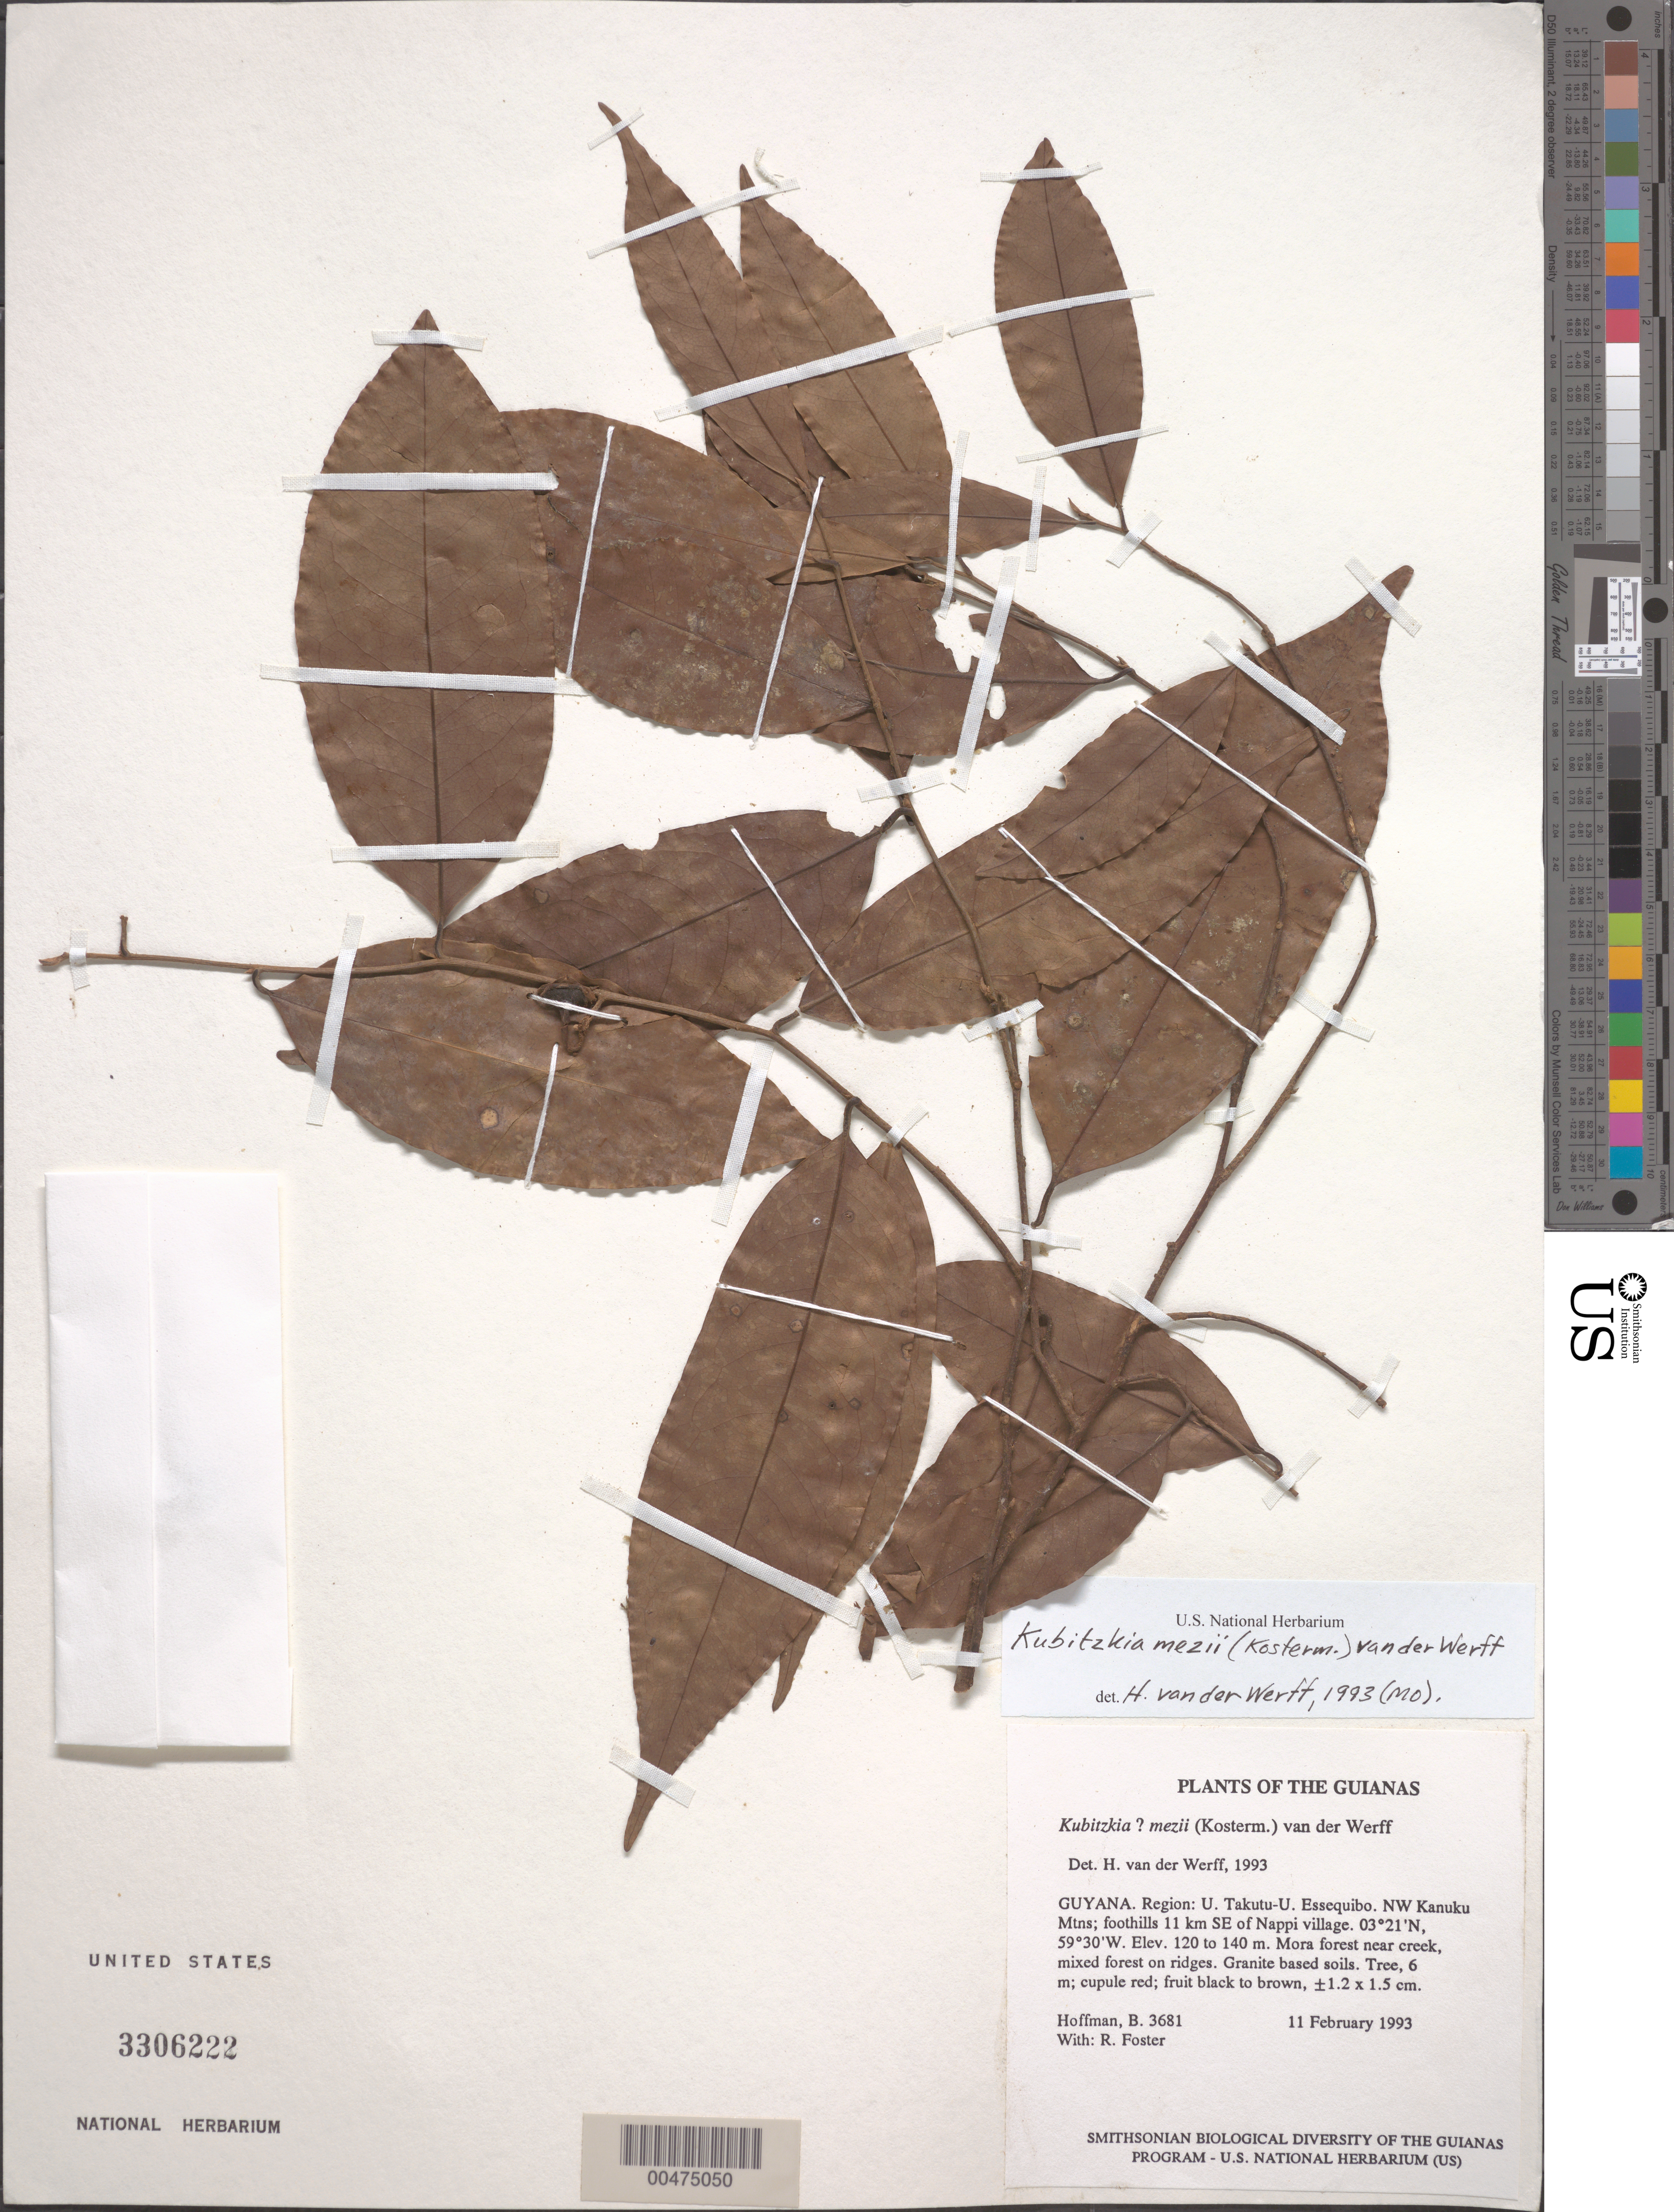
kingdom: Plantae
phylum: Tracheophyta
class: Magnoliopsida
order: Laurales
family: Lauraceae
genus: Kubitzkia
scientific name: Kubitzkia mezii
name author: (Kosterm.) van der Werff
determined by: van der Werff, H., (MO), Missouri Botanical Garden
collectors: B. Hoffman & R. Foster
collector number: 3681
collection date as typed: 11 February 1993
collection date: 1993-02-11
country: Guyana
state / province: U. Takutu-U. Essequibo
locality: NW Kanuku Mountains; foothills 11 km SE of Nappi village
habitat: Mora forest near creek, mixed forest on ridges. Granite based soils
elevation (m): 120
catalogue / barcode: US 3306222